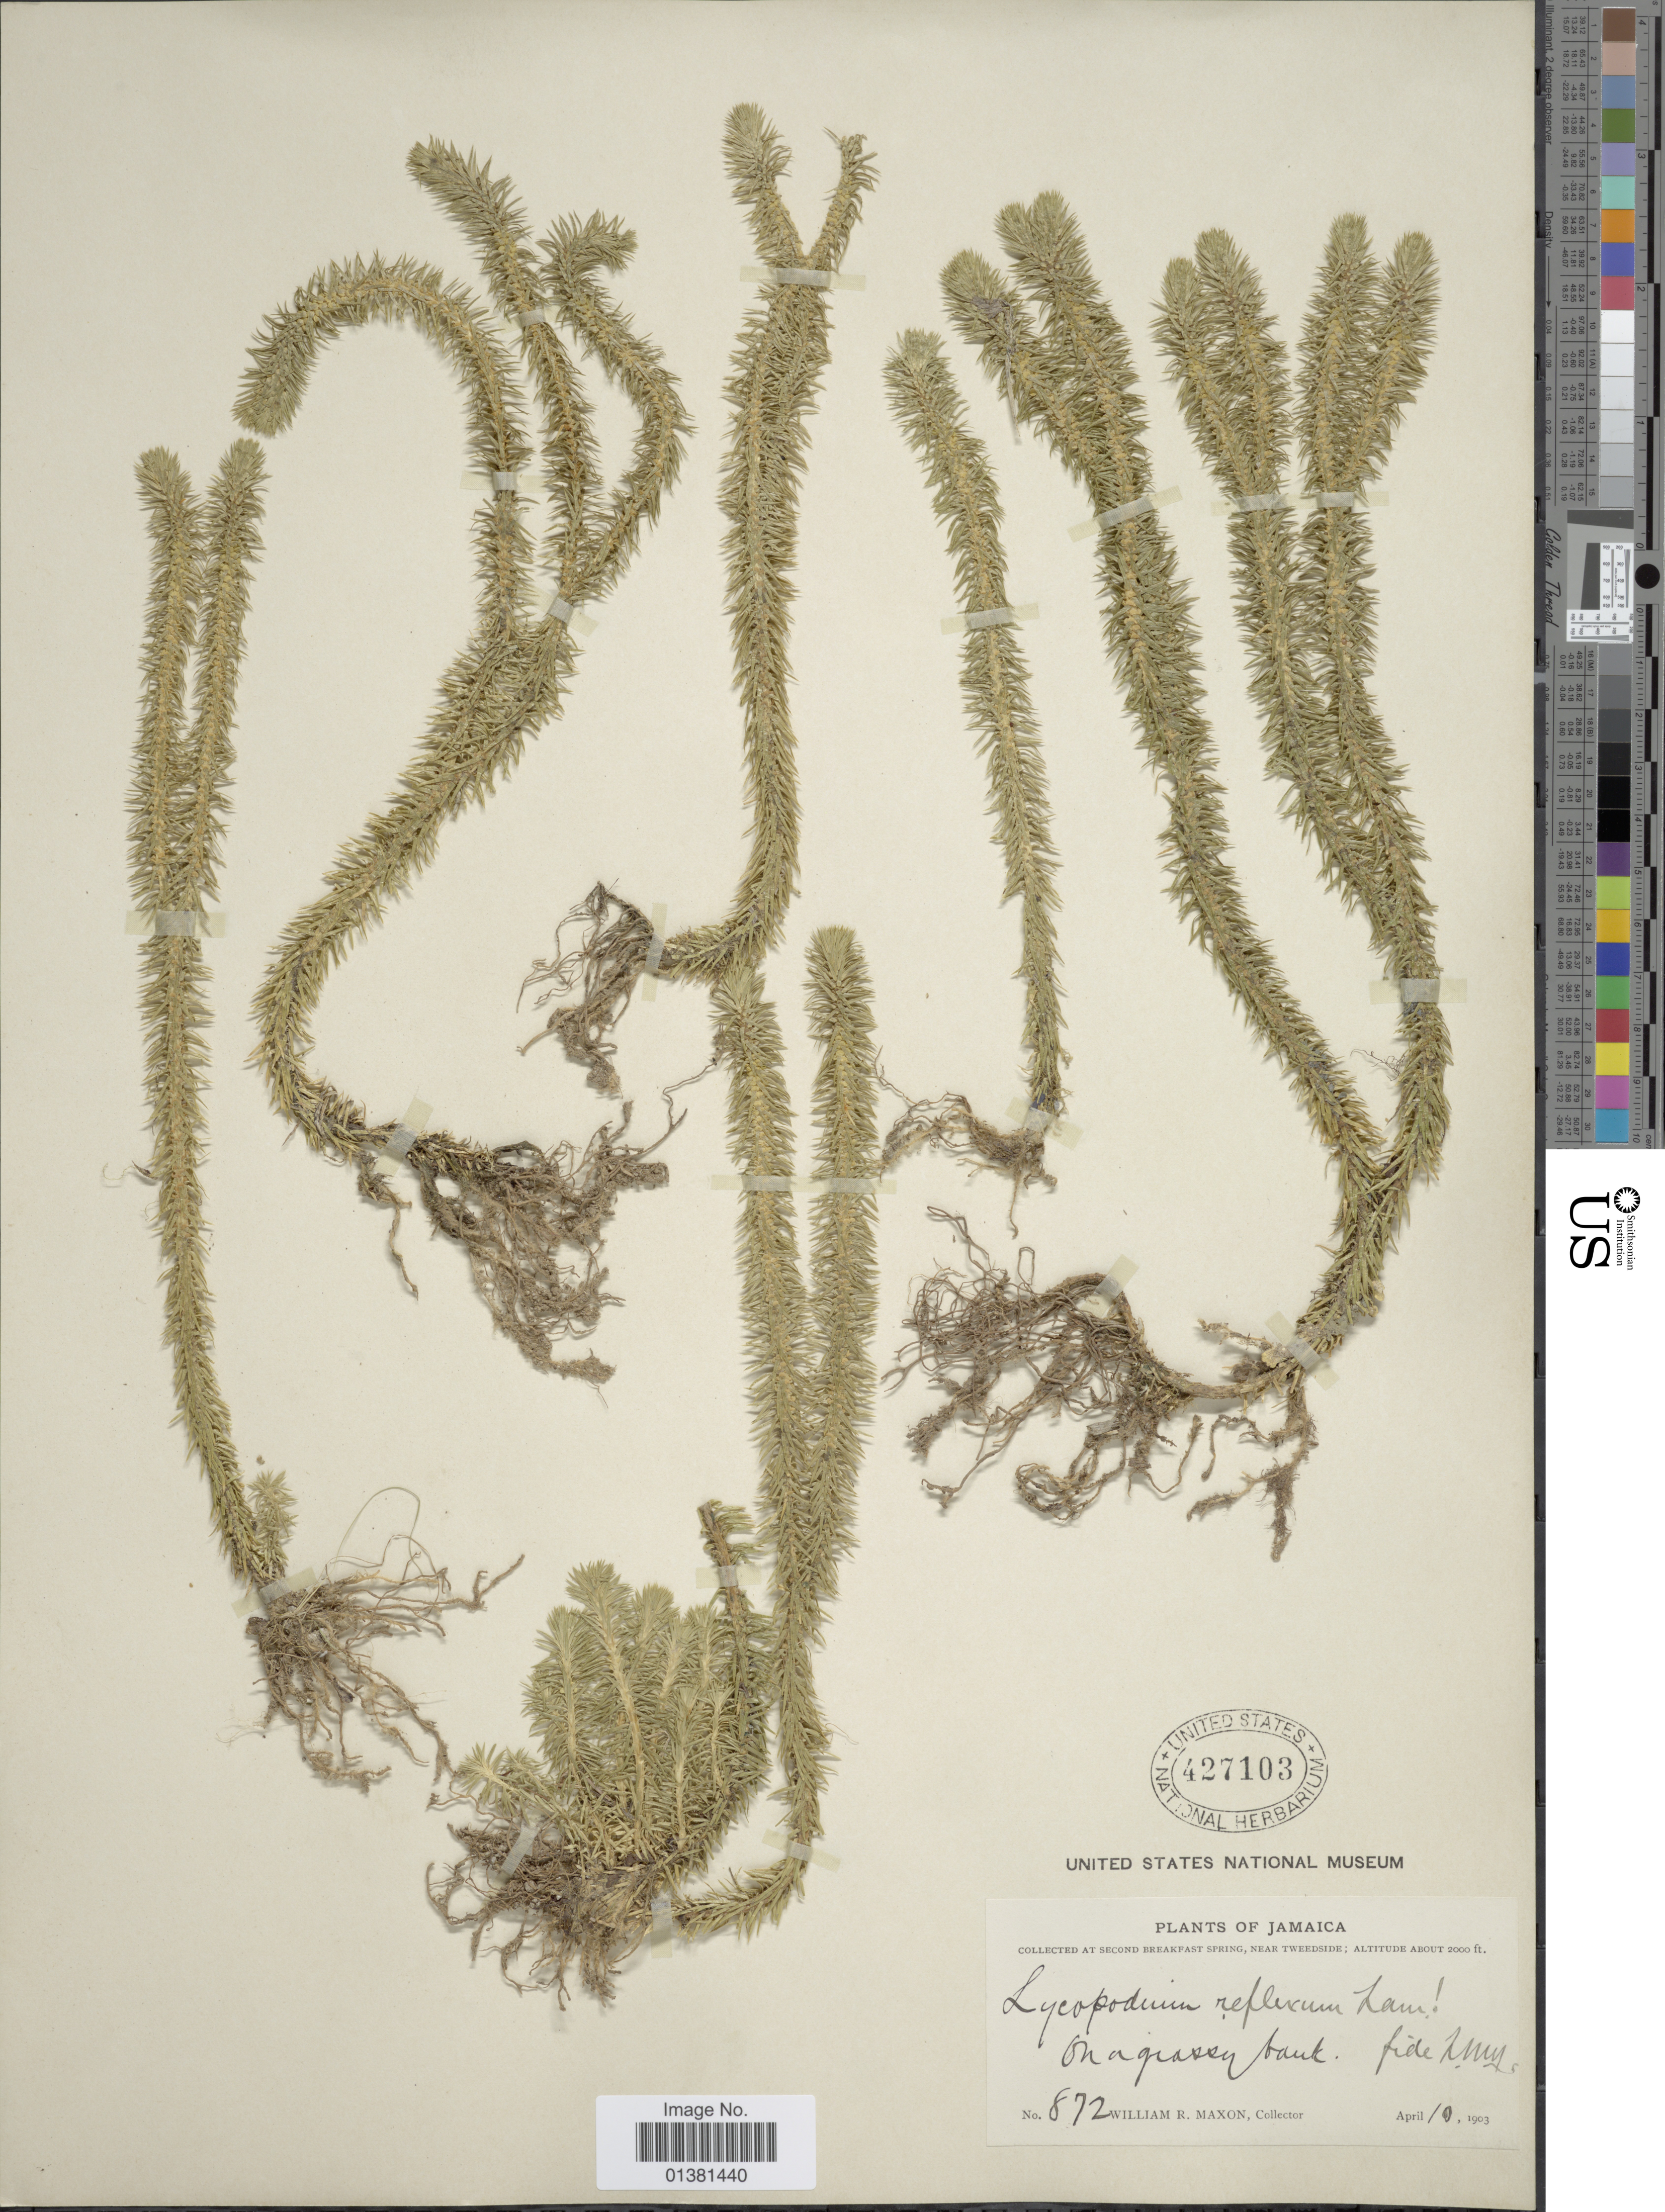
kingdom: Plantae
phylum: Tracheophyta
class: Lycopodiopsida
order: Lycopodiales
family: Lycopodiaceae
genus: Phlegmariurus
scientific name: Phlegmariurus reflexus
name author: (Lam.) B. Øllg.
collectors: W. R. Maxon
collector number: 872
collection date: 1903-04-10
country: Jamaica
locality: At second breakfast spring, near tweeside, on a grassy bak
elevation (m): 610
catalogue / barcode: US 427103